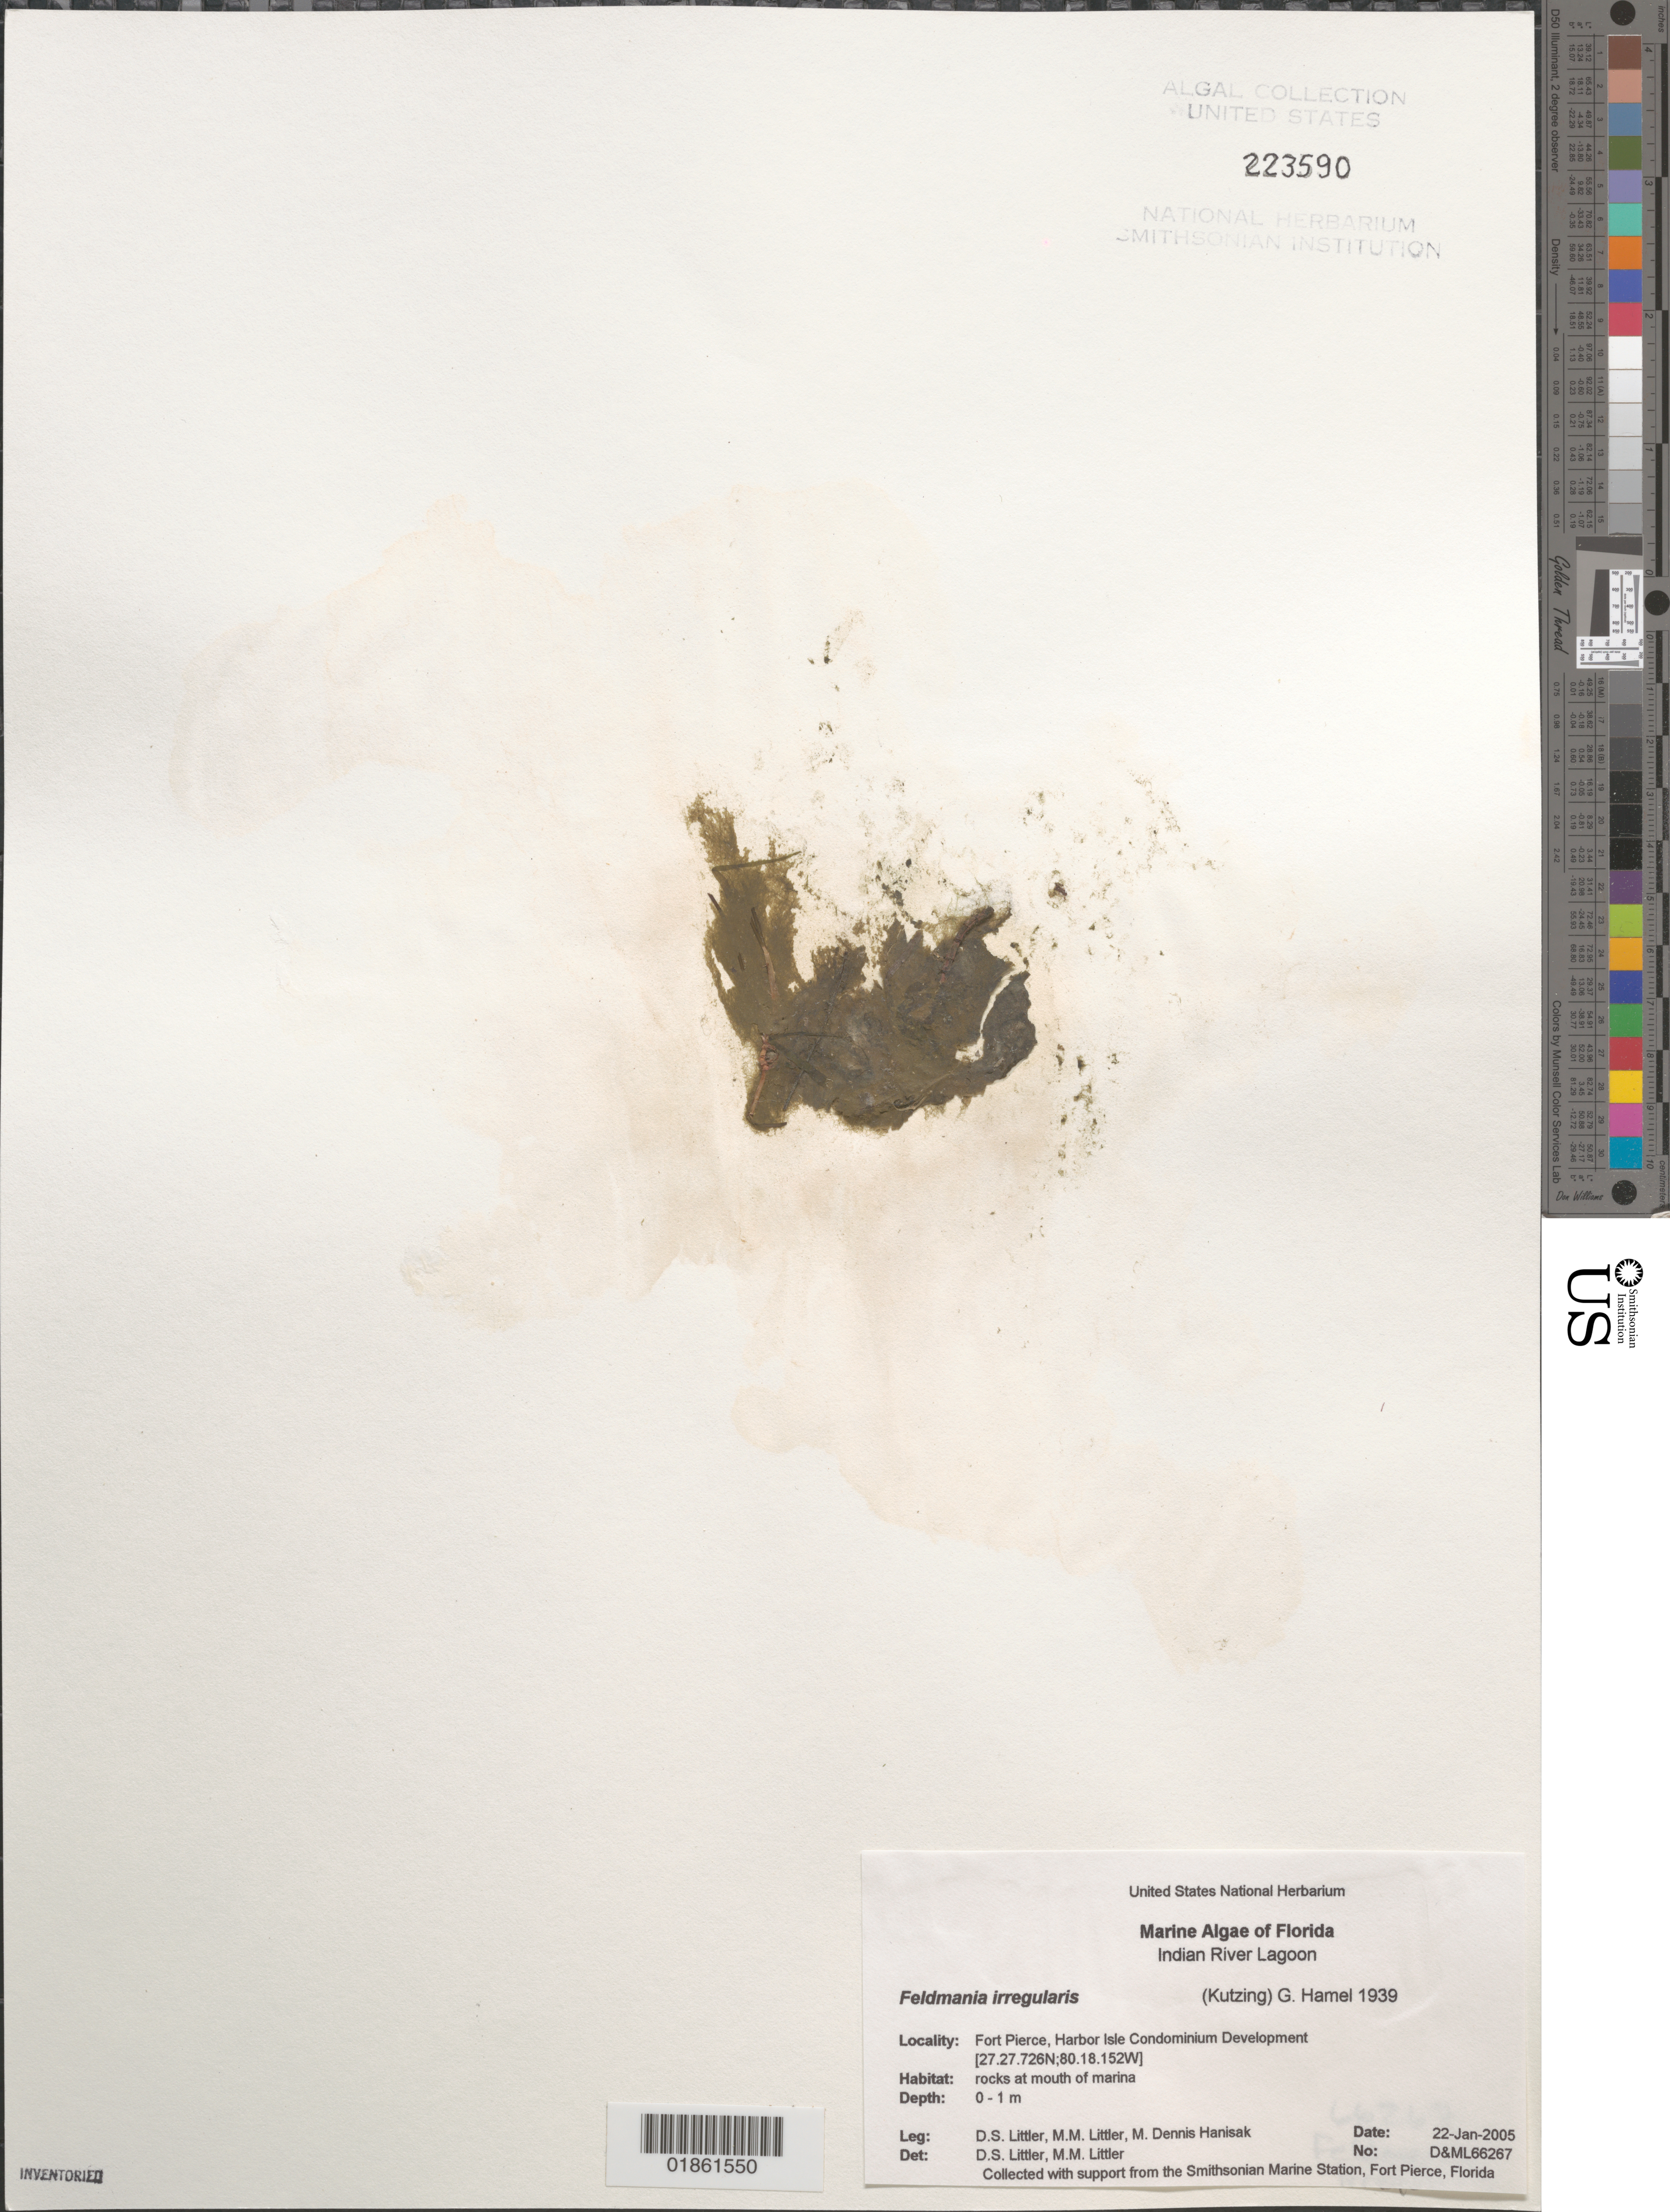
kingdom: Chromista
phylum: Ochrophyta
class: Phaeophyceae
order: Ectocarpales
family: Acinetosporaceae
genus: Feldmannia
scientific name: Feldmannia irregularis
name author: (Kütz.) G. Hamel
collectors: D. S. Littler & M. Hanisak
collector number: D&ML66267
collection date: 2005-01-22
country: United States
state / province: Florida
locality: Indian River Lagoon. Fort Pierce, Harbor Isle Condominium Development.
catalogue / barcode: US 223590